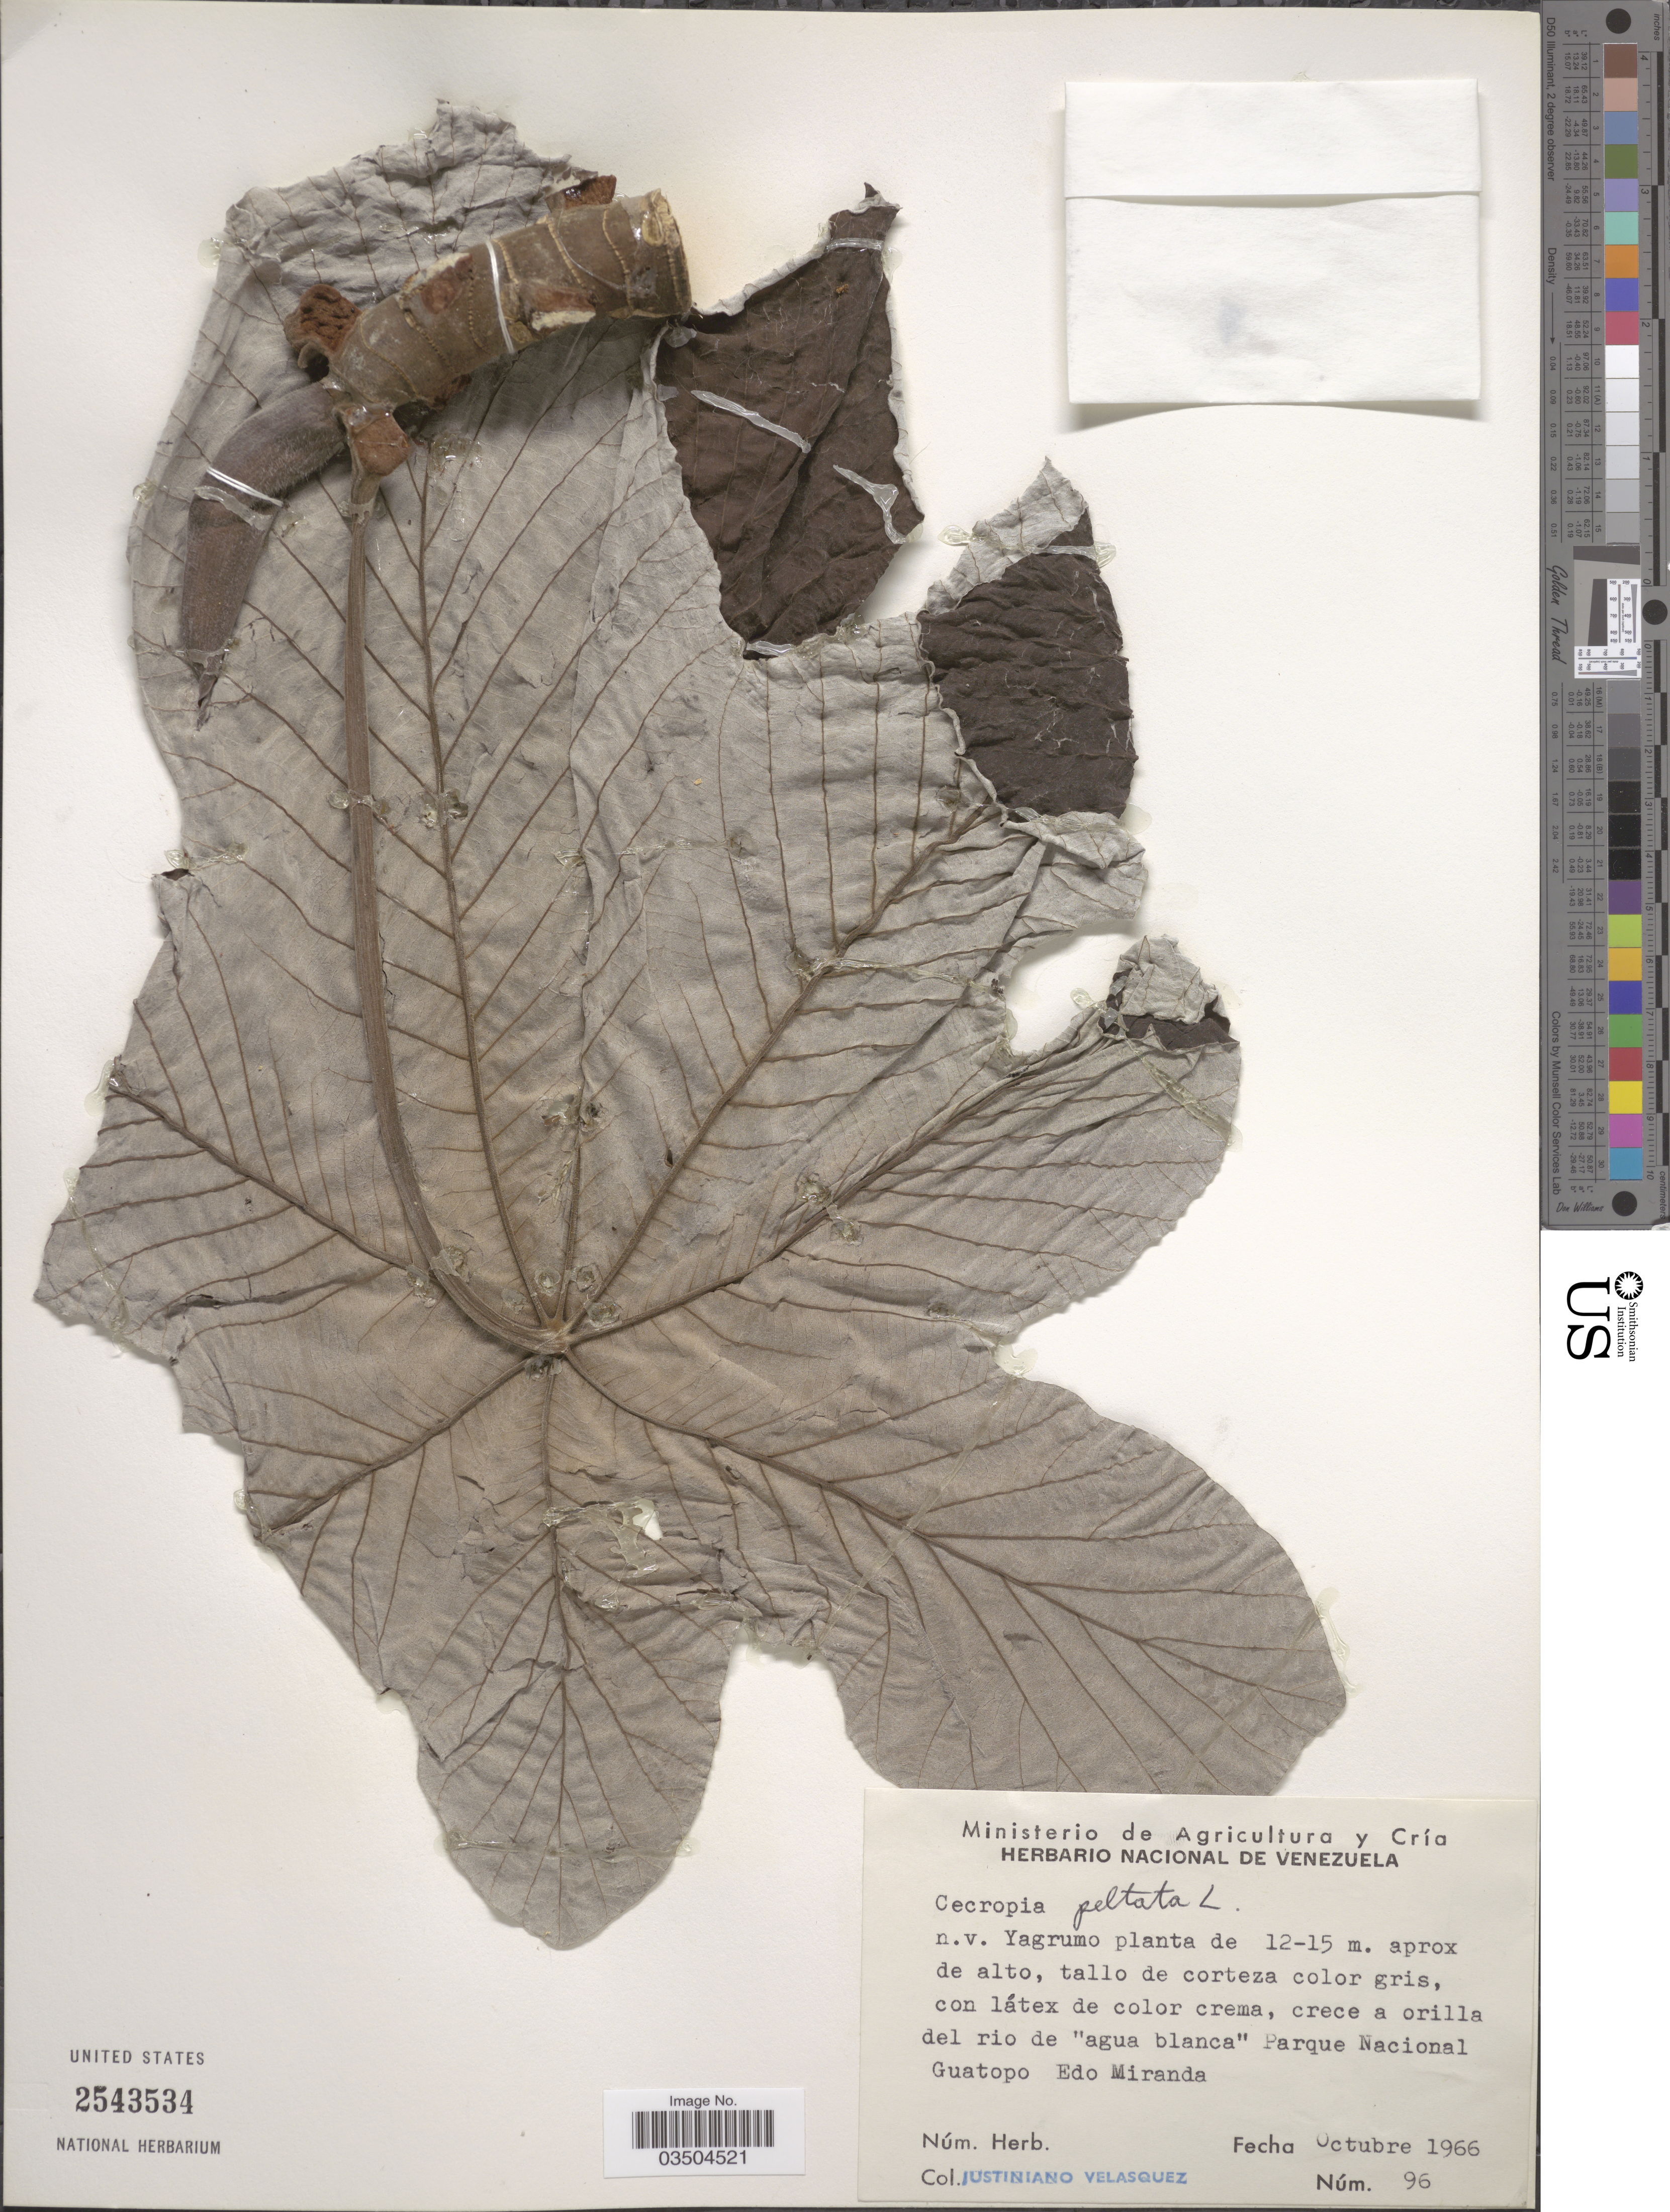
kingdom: Plantae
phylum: Tracheophyta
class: Magnoliopsida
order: Rosales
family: Urticaceae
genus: Cecropia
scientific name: Cecropia peltata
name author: L.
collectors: J. Velasquez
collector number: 96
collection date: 1966-10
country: Venezuela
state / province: Miranda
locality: Crece a orilla del rio de "agua blanca" Parque Nacional Guatopo.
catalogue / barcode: US 2543534